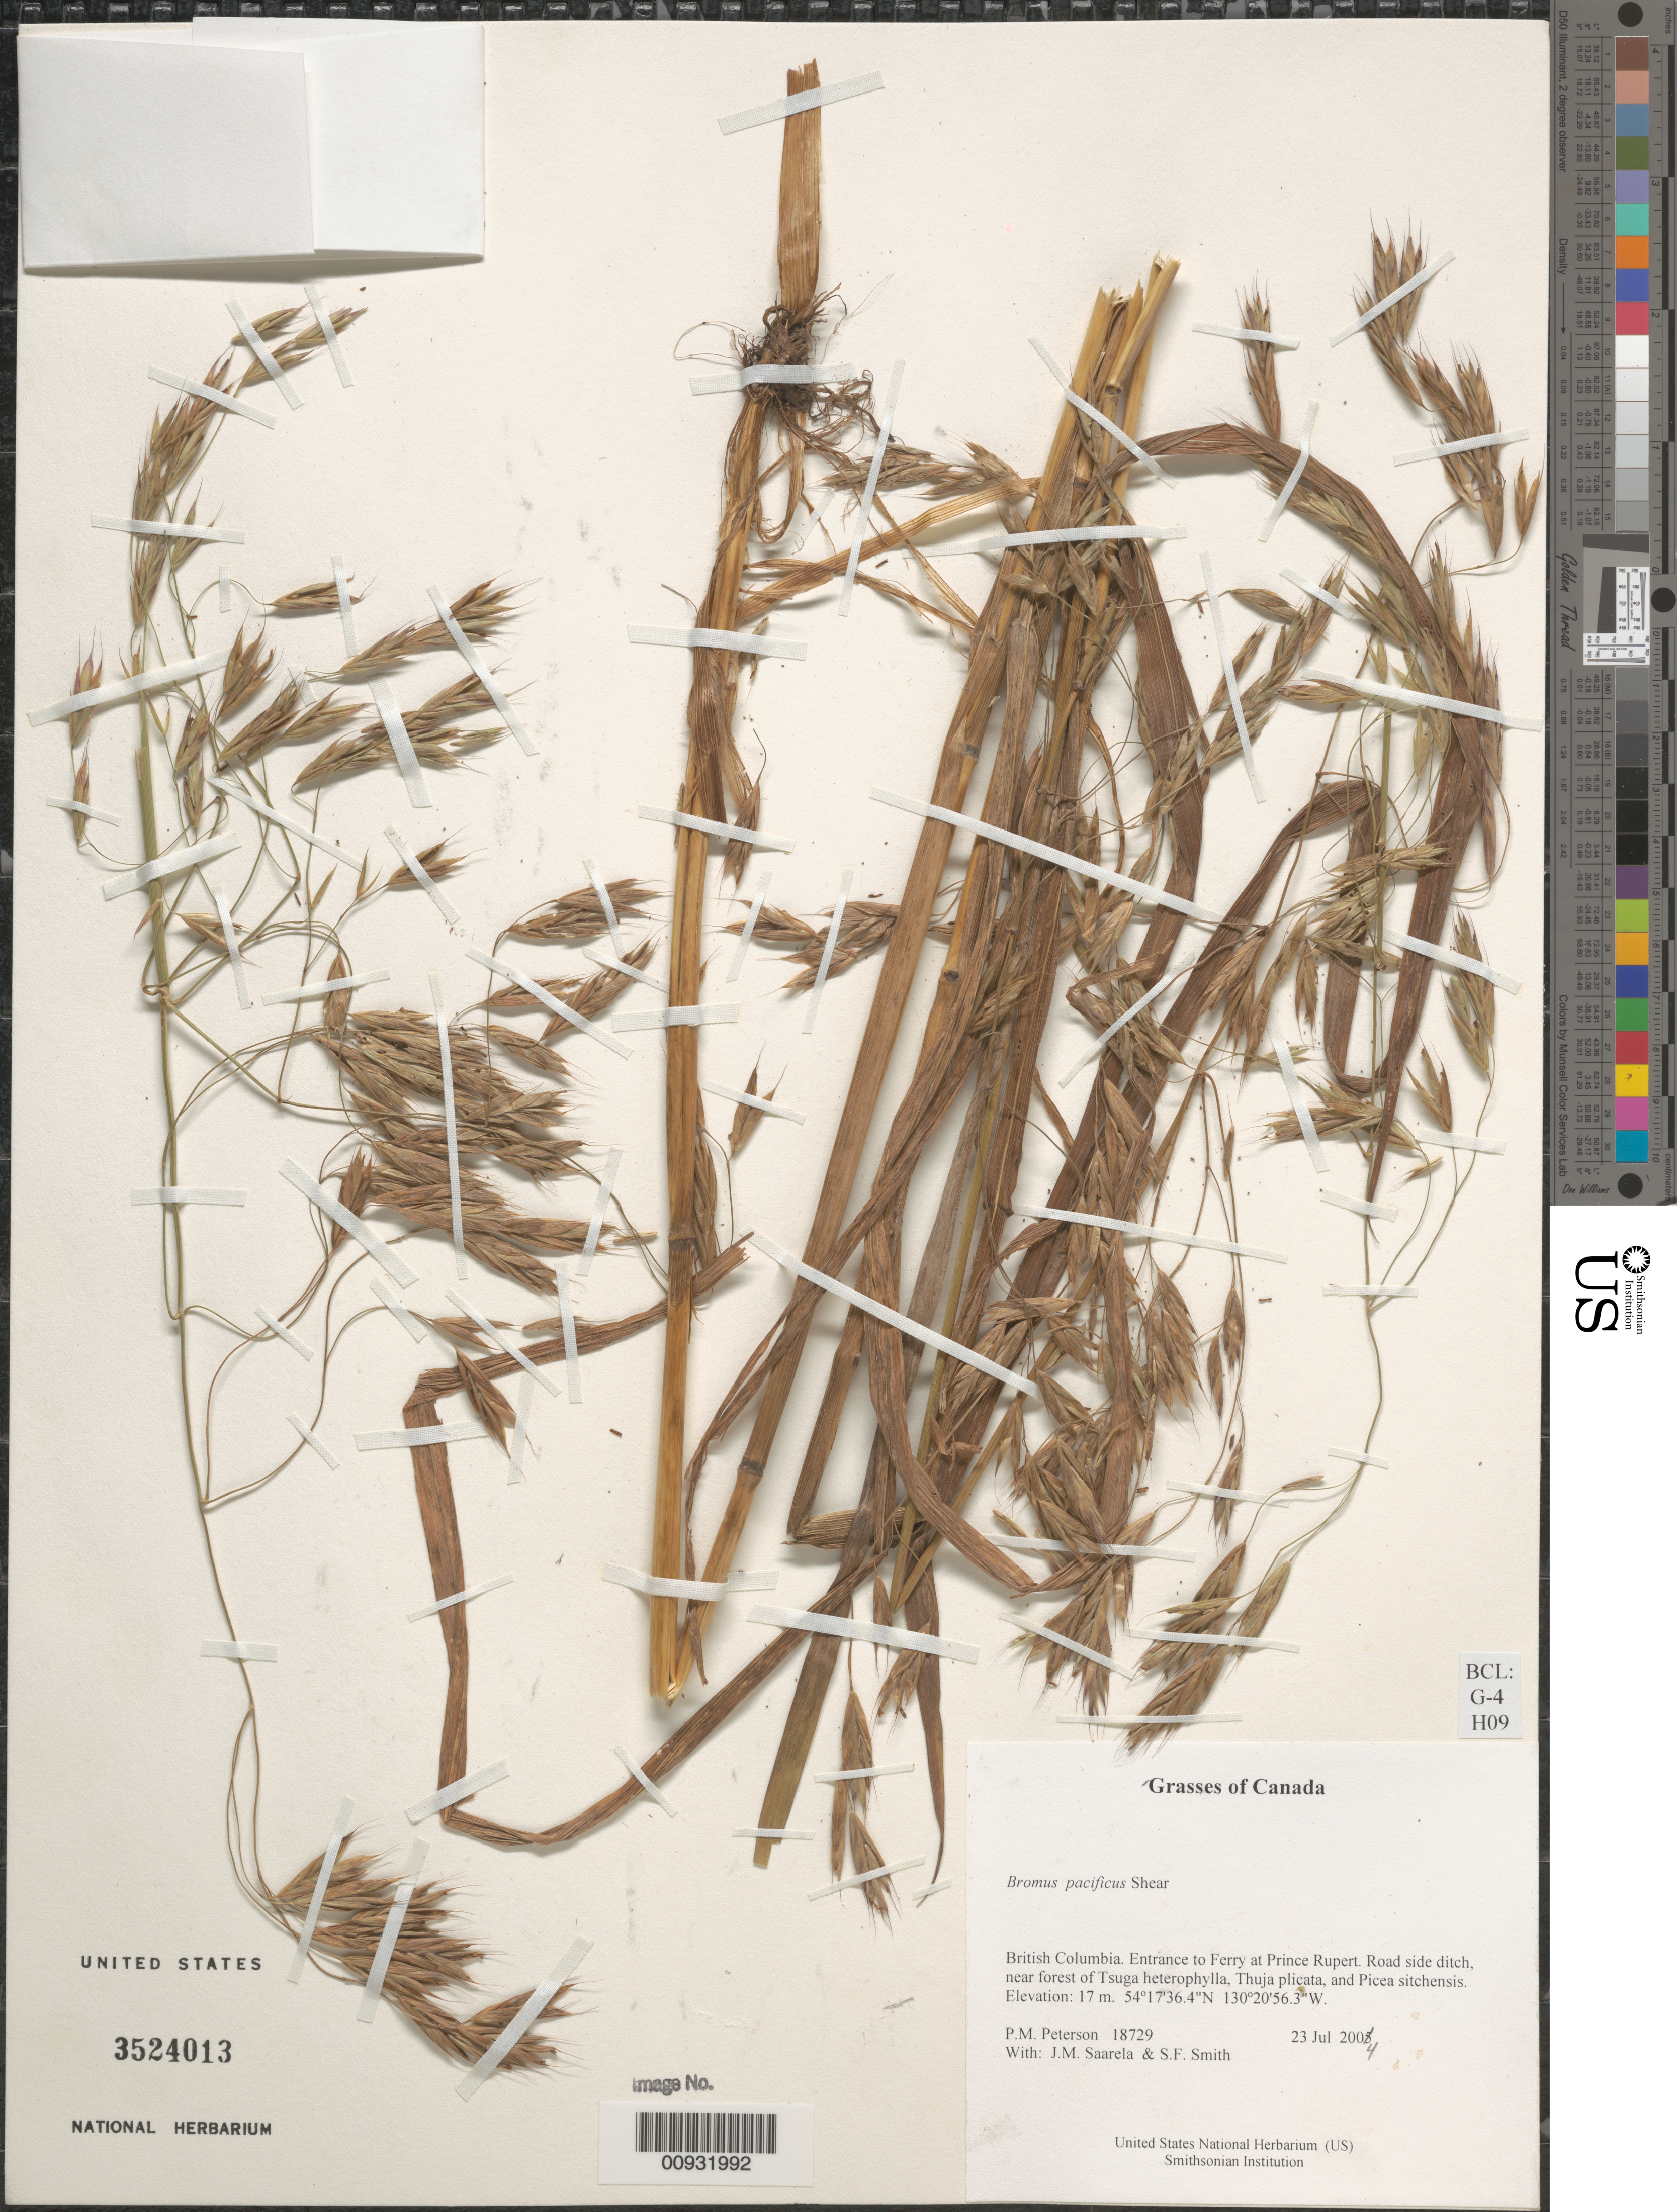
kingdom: Plantae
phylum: Tracheophyta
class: Liliopsida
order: Poales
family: Poaceae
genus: Bromus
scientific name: Bromus pacificus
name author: Shear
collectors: P. M. Peterson, J. Saarela & S.F. Smith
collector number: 18729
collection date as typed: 23 Jul 2004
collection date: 2004-07-23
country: Canada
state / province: British Columbia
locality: Entrance to Ferry at Prince Rupert. Road side ditch, near forest of Tsuga heterophylla, Thuja plicata, and Picea sitchensis.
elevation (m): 17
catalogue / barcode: US 3524013